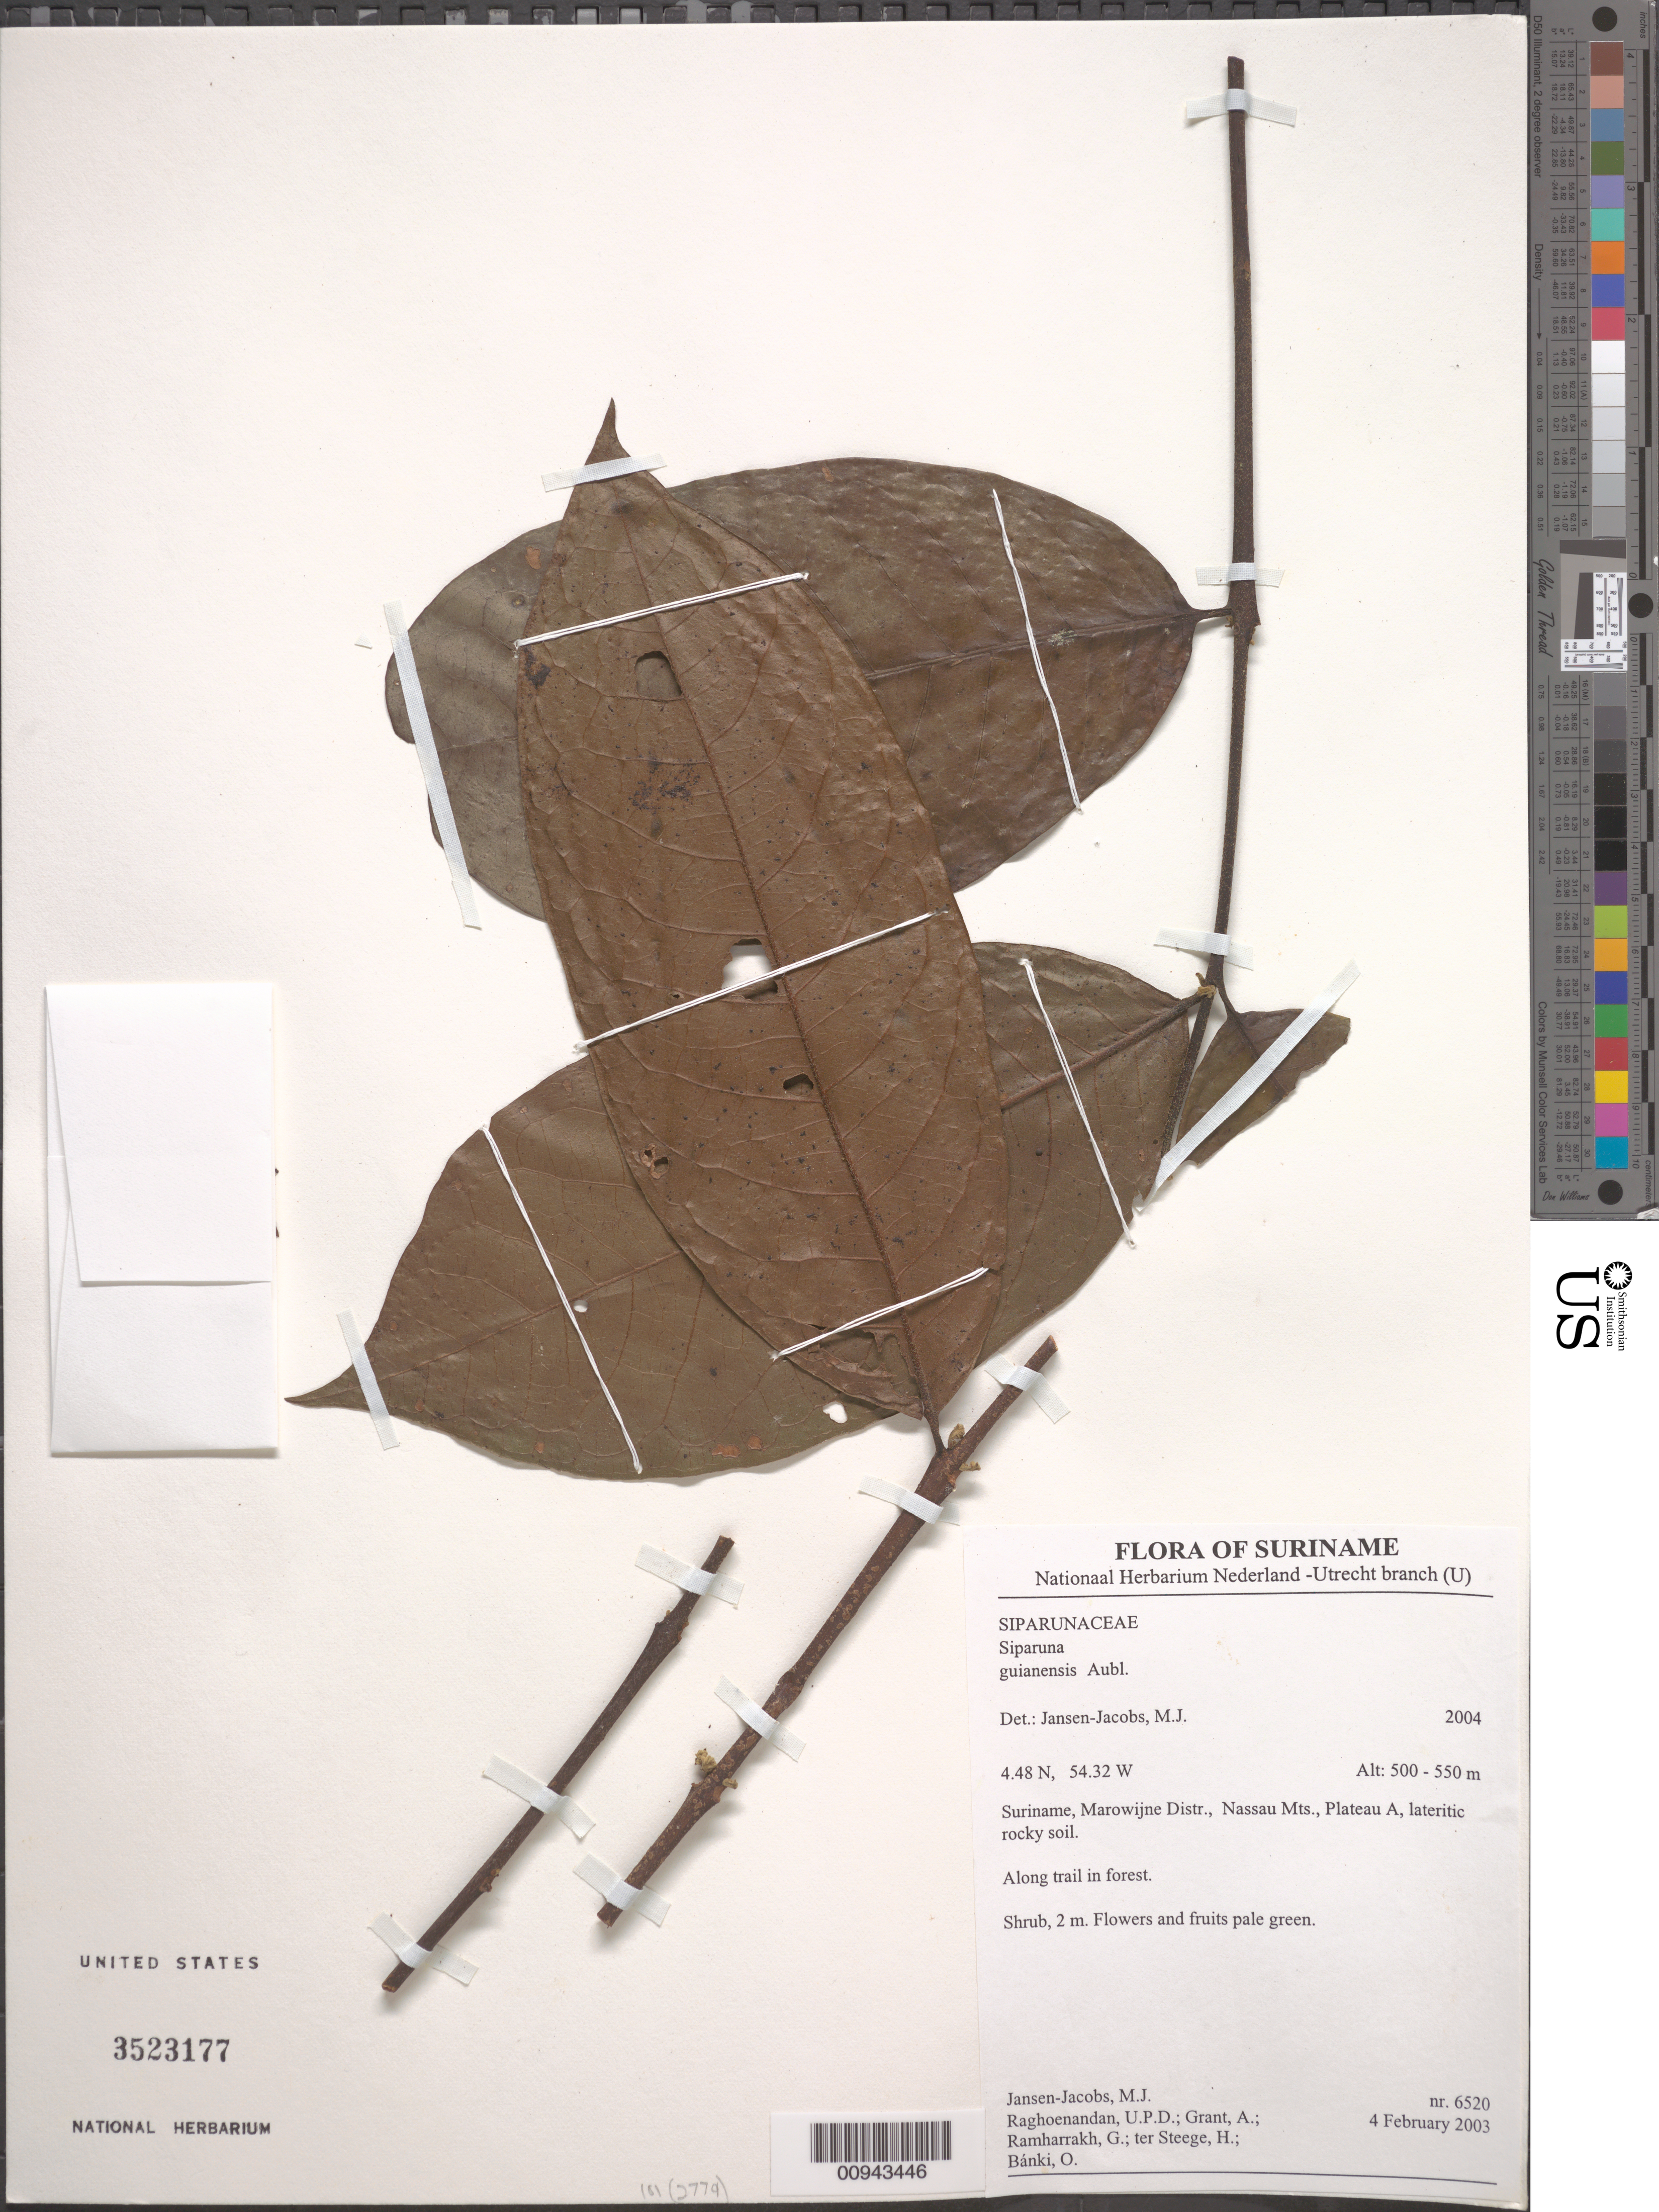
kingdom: Plantae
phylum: Tracheophyta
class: Magnoliopsida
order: Laurales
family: Siparunaceae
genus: Siparuna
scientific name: Siparuna guianensis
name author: Aubl.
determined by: Jansen-Jacobs, M. J., (U), Nationaal Herbarium Nederland, Utrecht University branch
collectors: M. J. Jansen-Jacobs, U. Raghoenandan, A. Grant, G. Ramharrakh, H. ter Steege & O. Bánki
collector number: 6520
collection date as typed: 4-Feb-03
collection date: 2003-02-04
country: Suriname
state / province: Marowijne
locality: Nassau Mts., Plateau A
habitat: Lateritic rocky soil. Along trail in forest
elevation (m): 500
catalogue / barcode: US 3523177